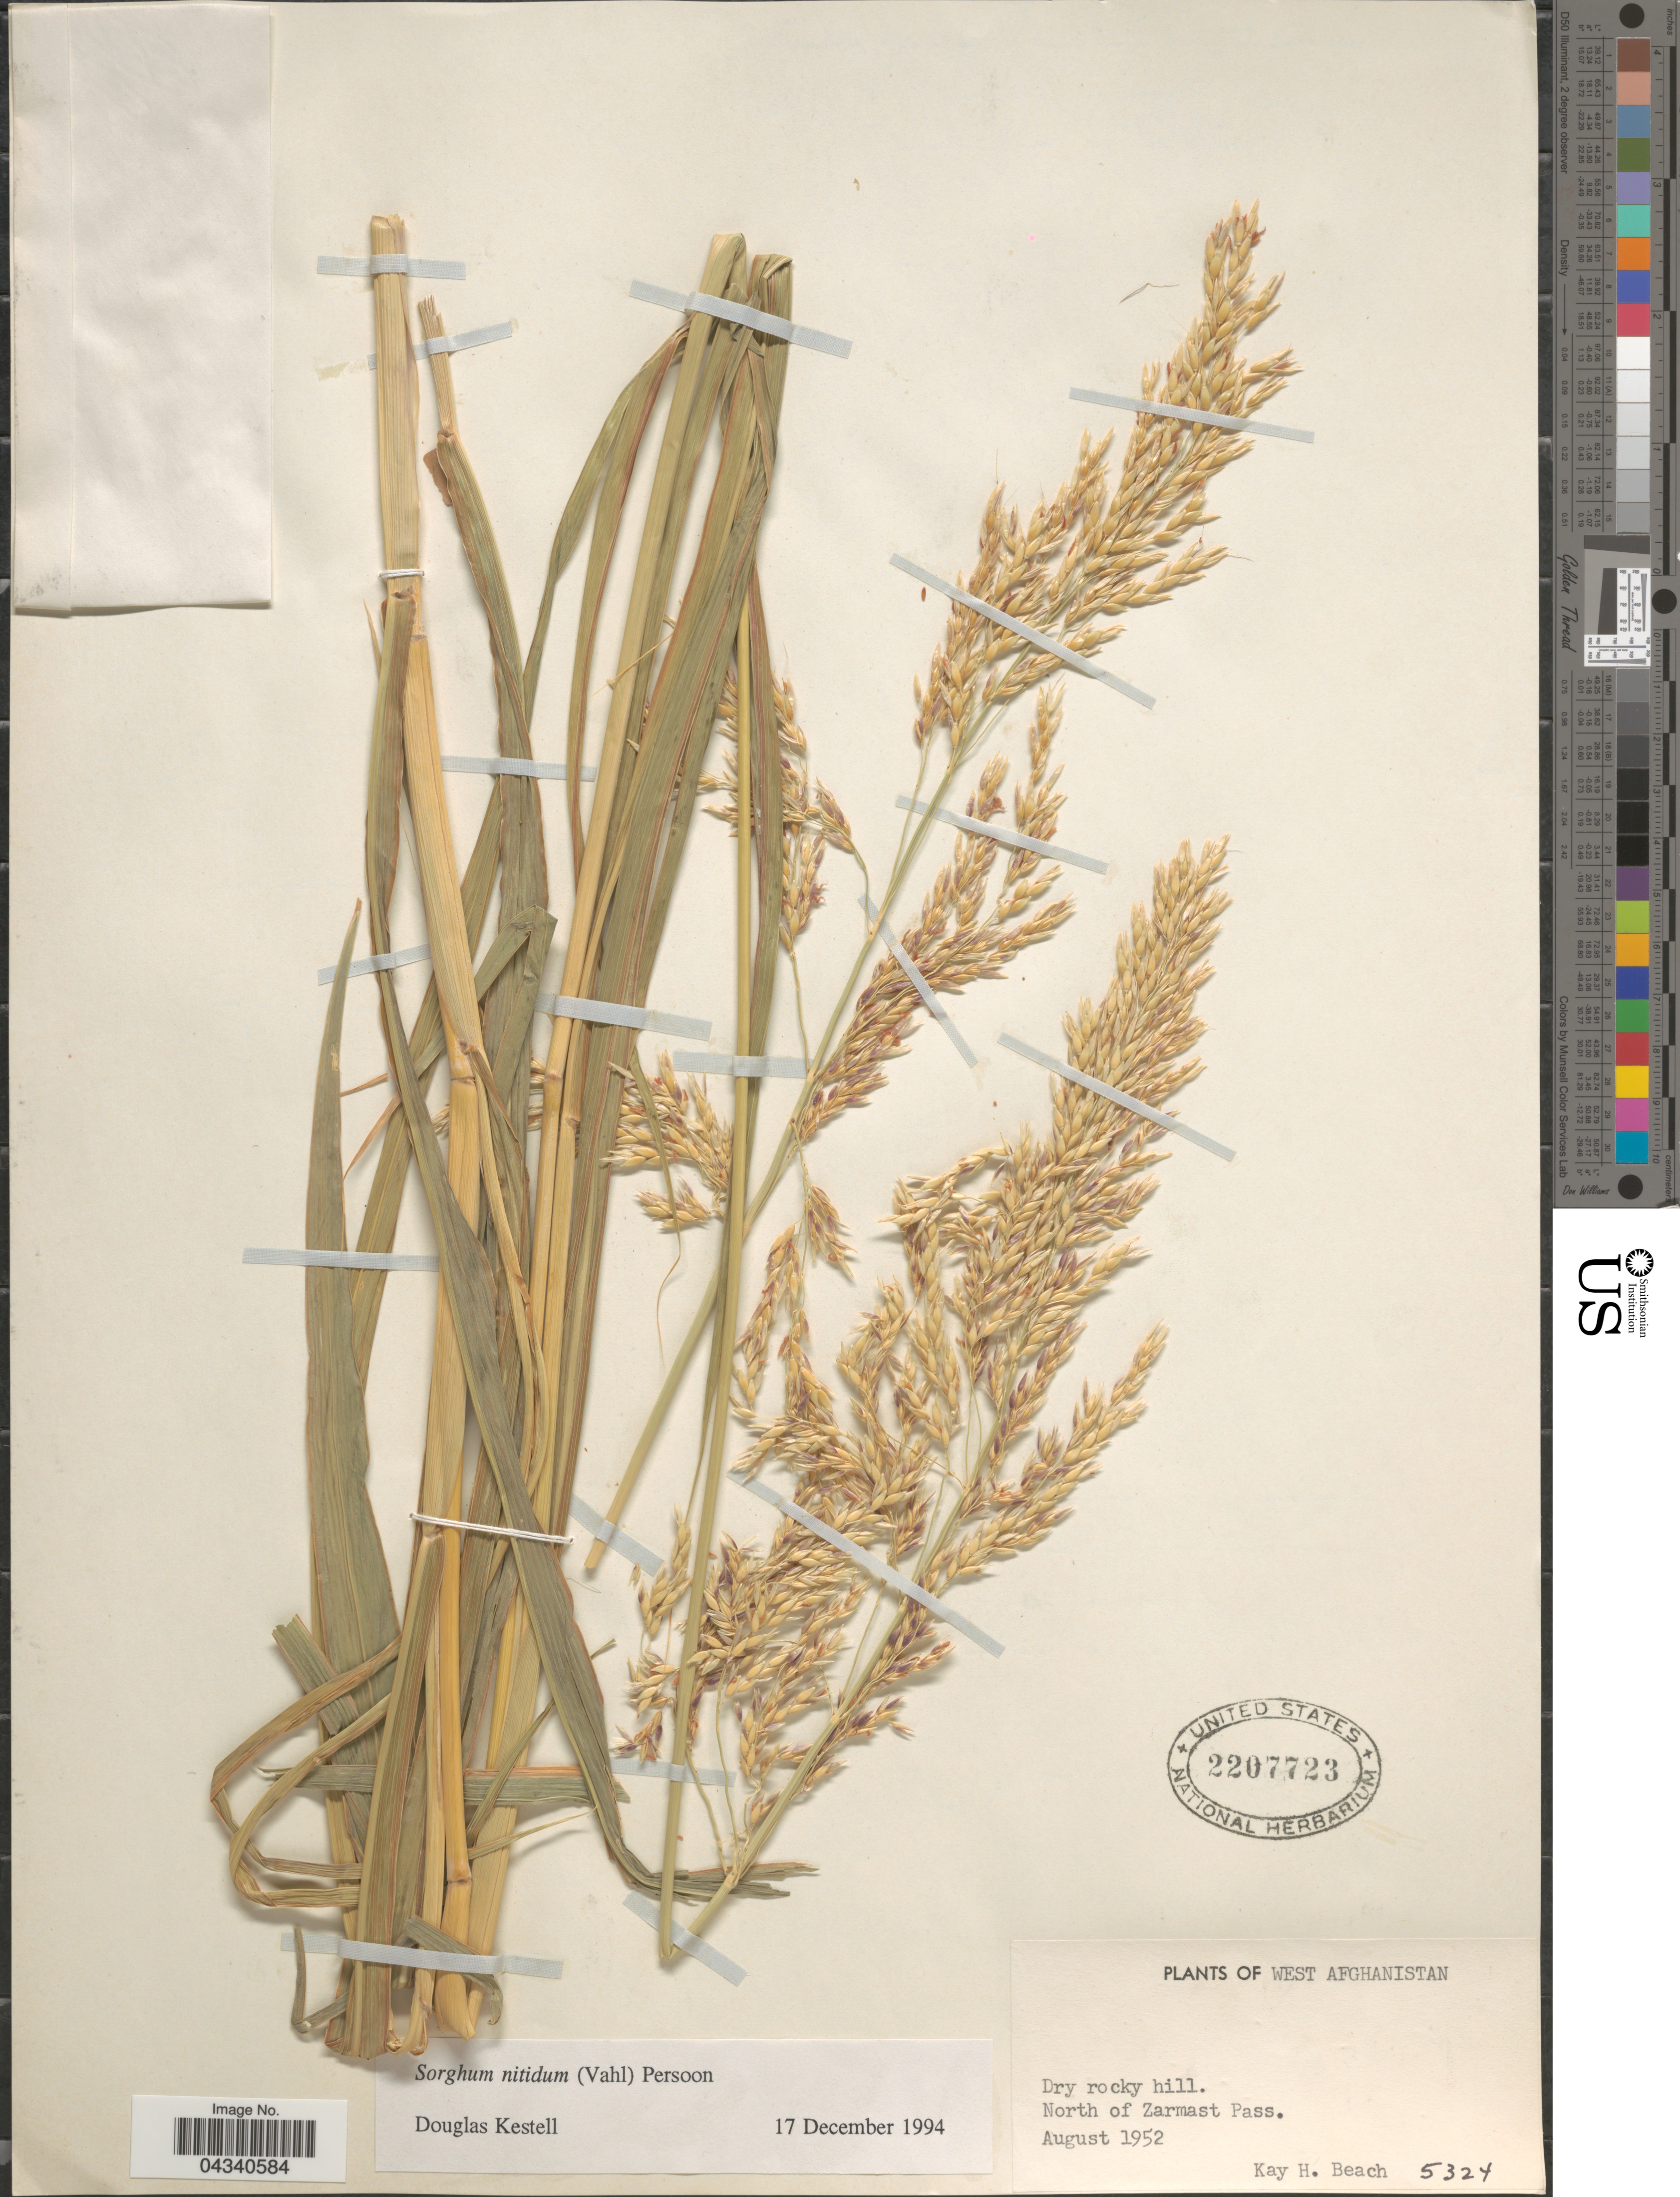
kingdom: Plantae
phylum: Tracheophyta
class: Liliopsida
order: Poales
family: Poaceae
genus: Sorghum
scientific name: Sorghum nitidum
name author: (Vahl) Pers.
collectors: K. H. Beach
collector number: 5324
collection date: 1952-08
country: Afghanistan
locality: West Afghanistan. North of Zarmast Pass.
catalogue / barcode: US 2207723